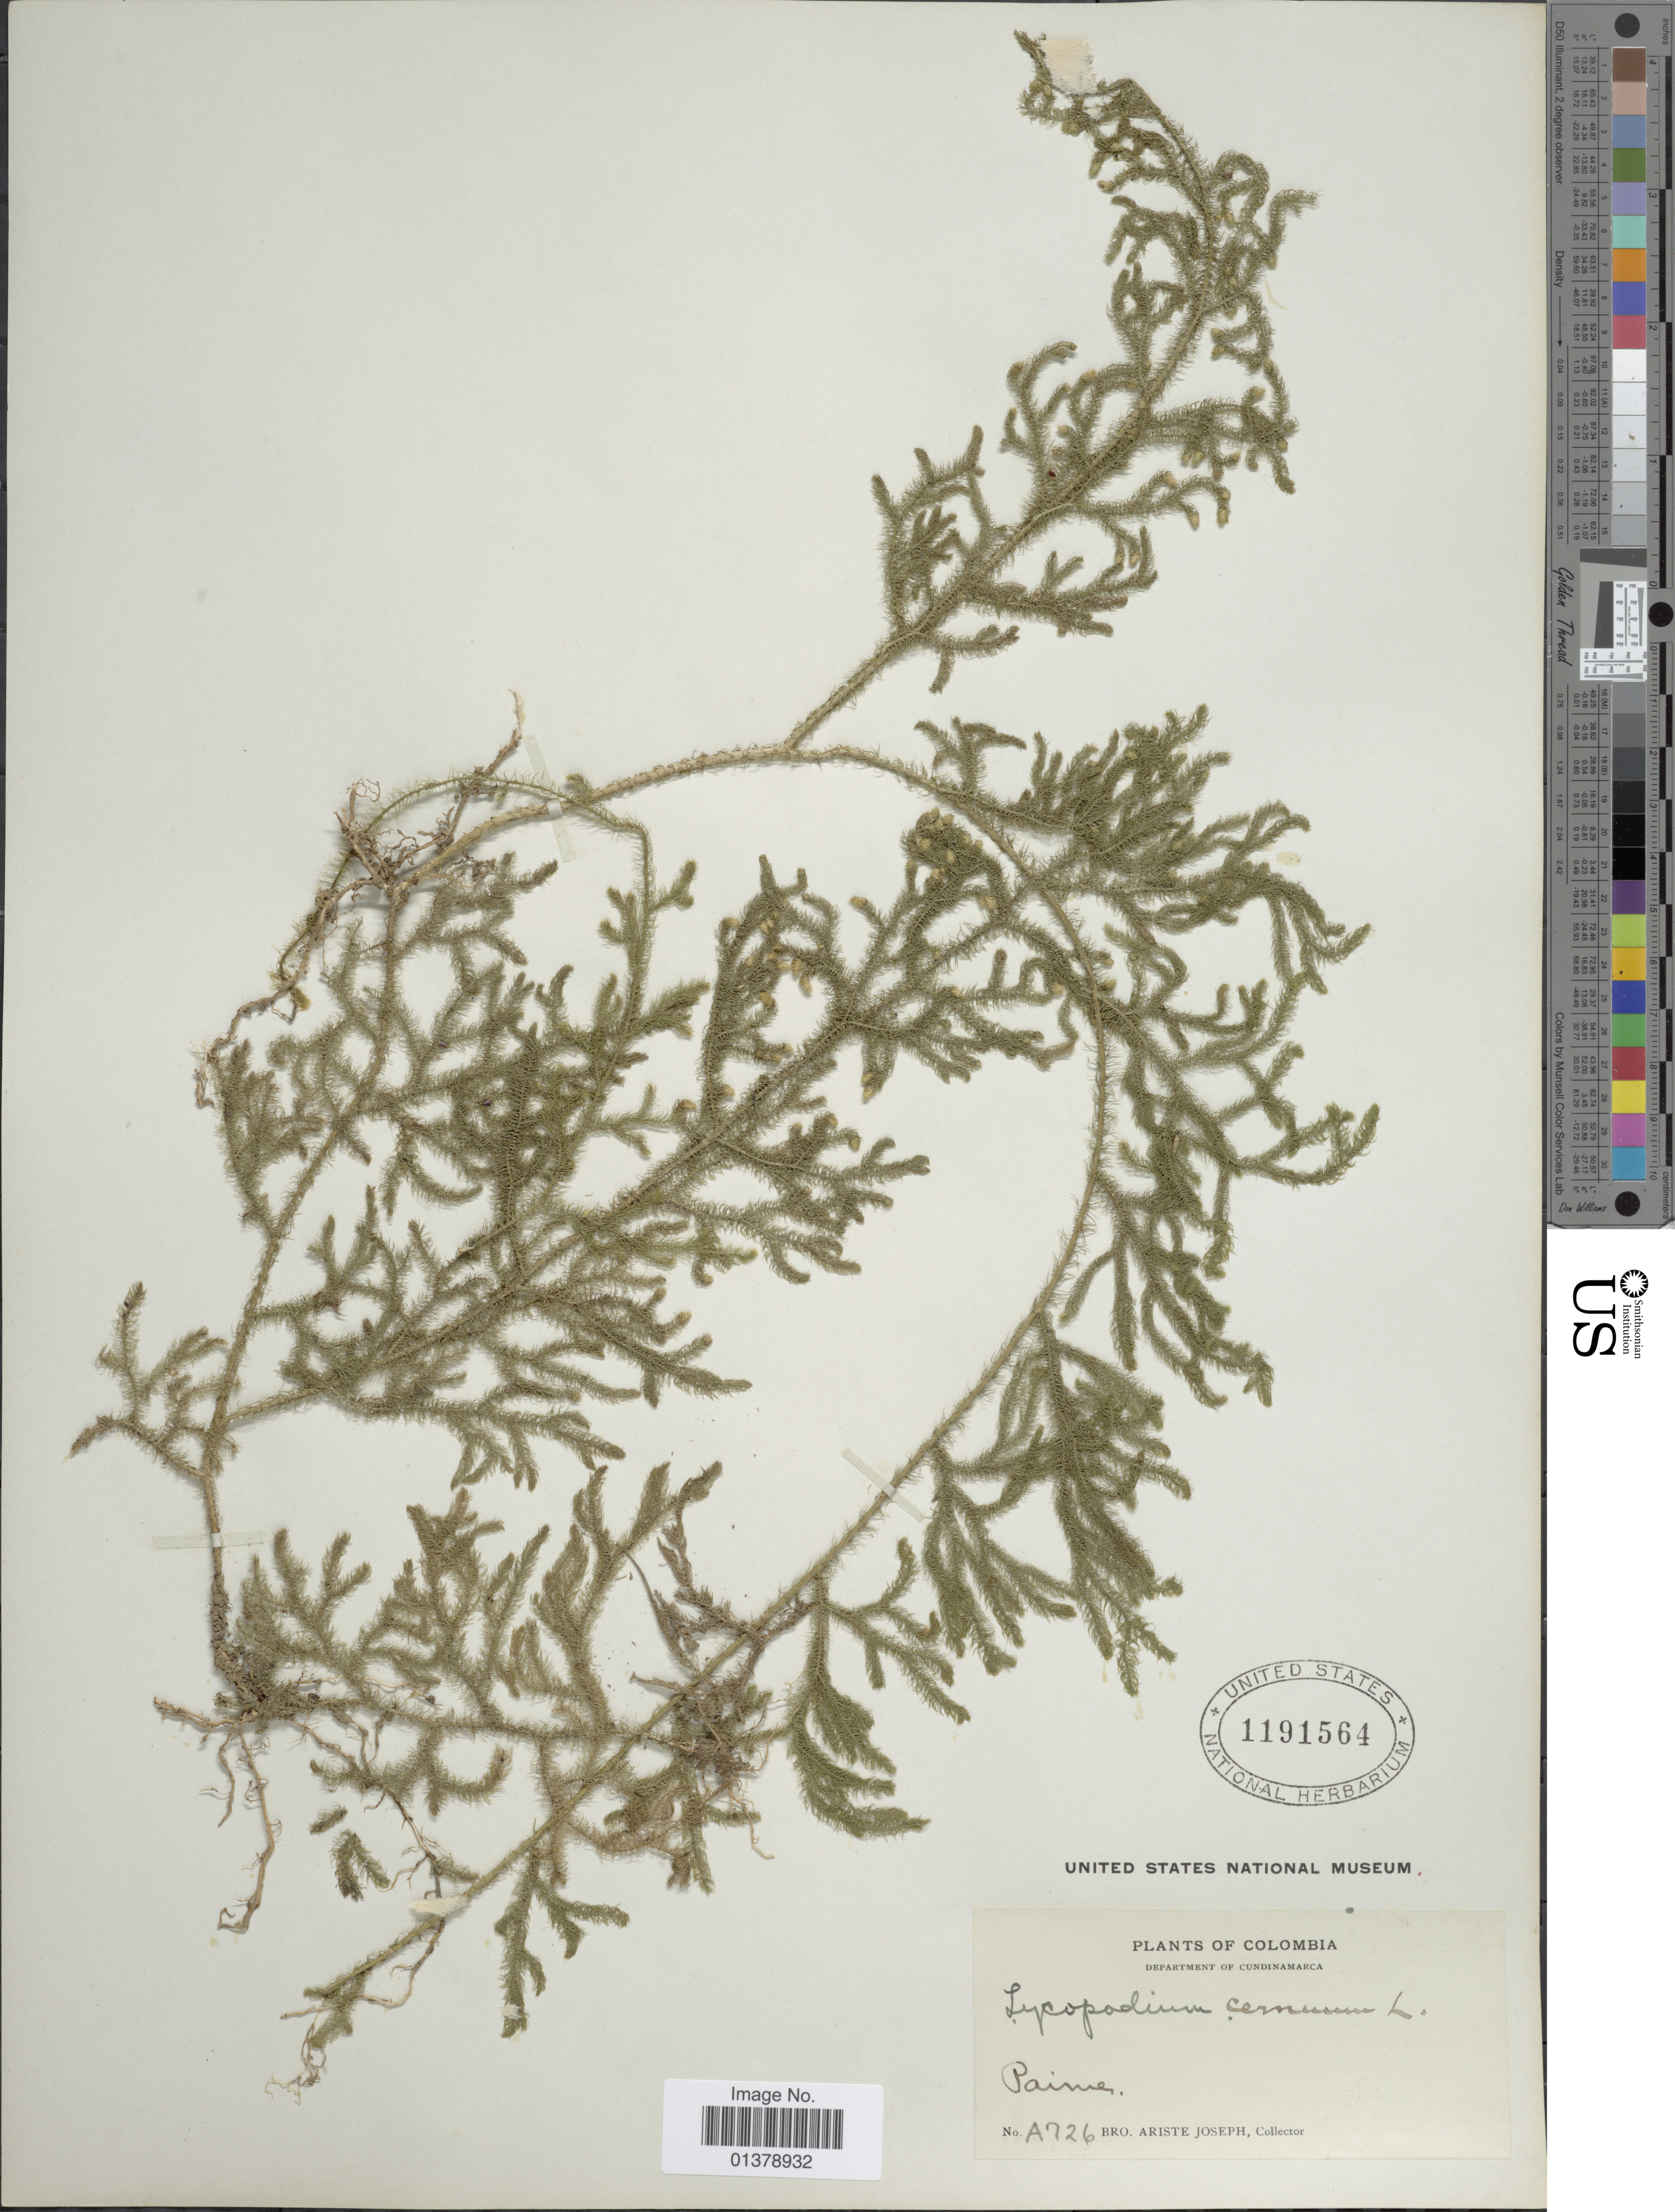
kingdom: Plantae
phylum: Tracheophyta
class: Lycopodiopsida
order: Lycopodiales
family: Lycopodiaceae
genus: Palhinhaea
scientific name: Palhinhaea cernua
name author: (L.) Vasc. & Franco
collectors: Bro. Ariste-Joseph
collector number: A726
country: Colombia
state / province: Cundinamarca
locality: Paime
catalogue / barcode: US 1191564